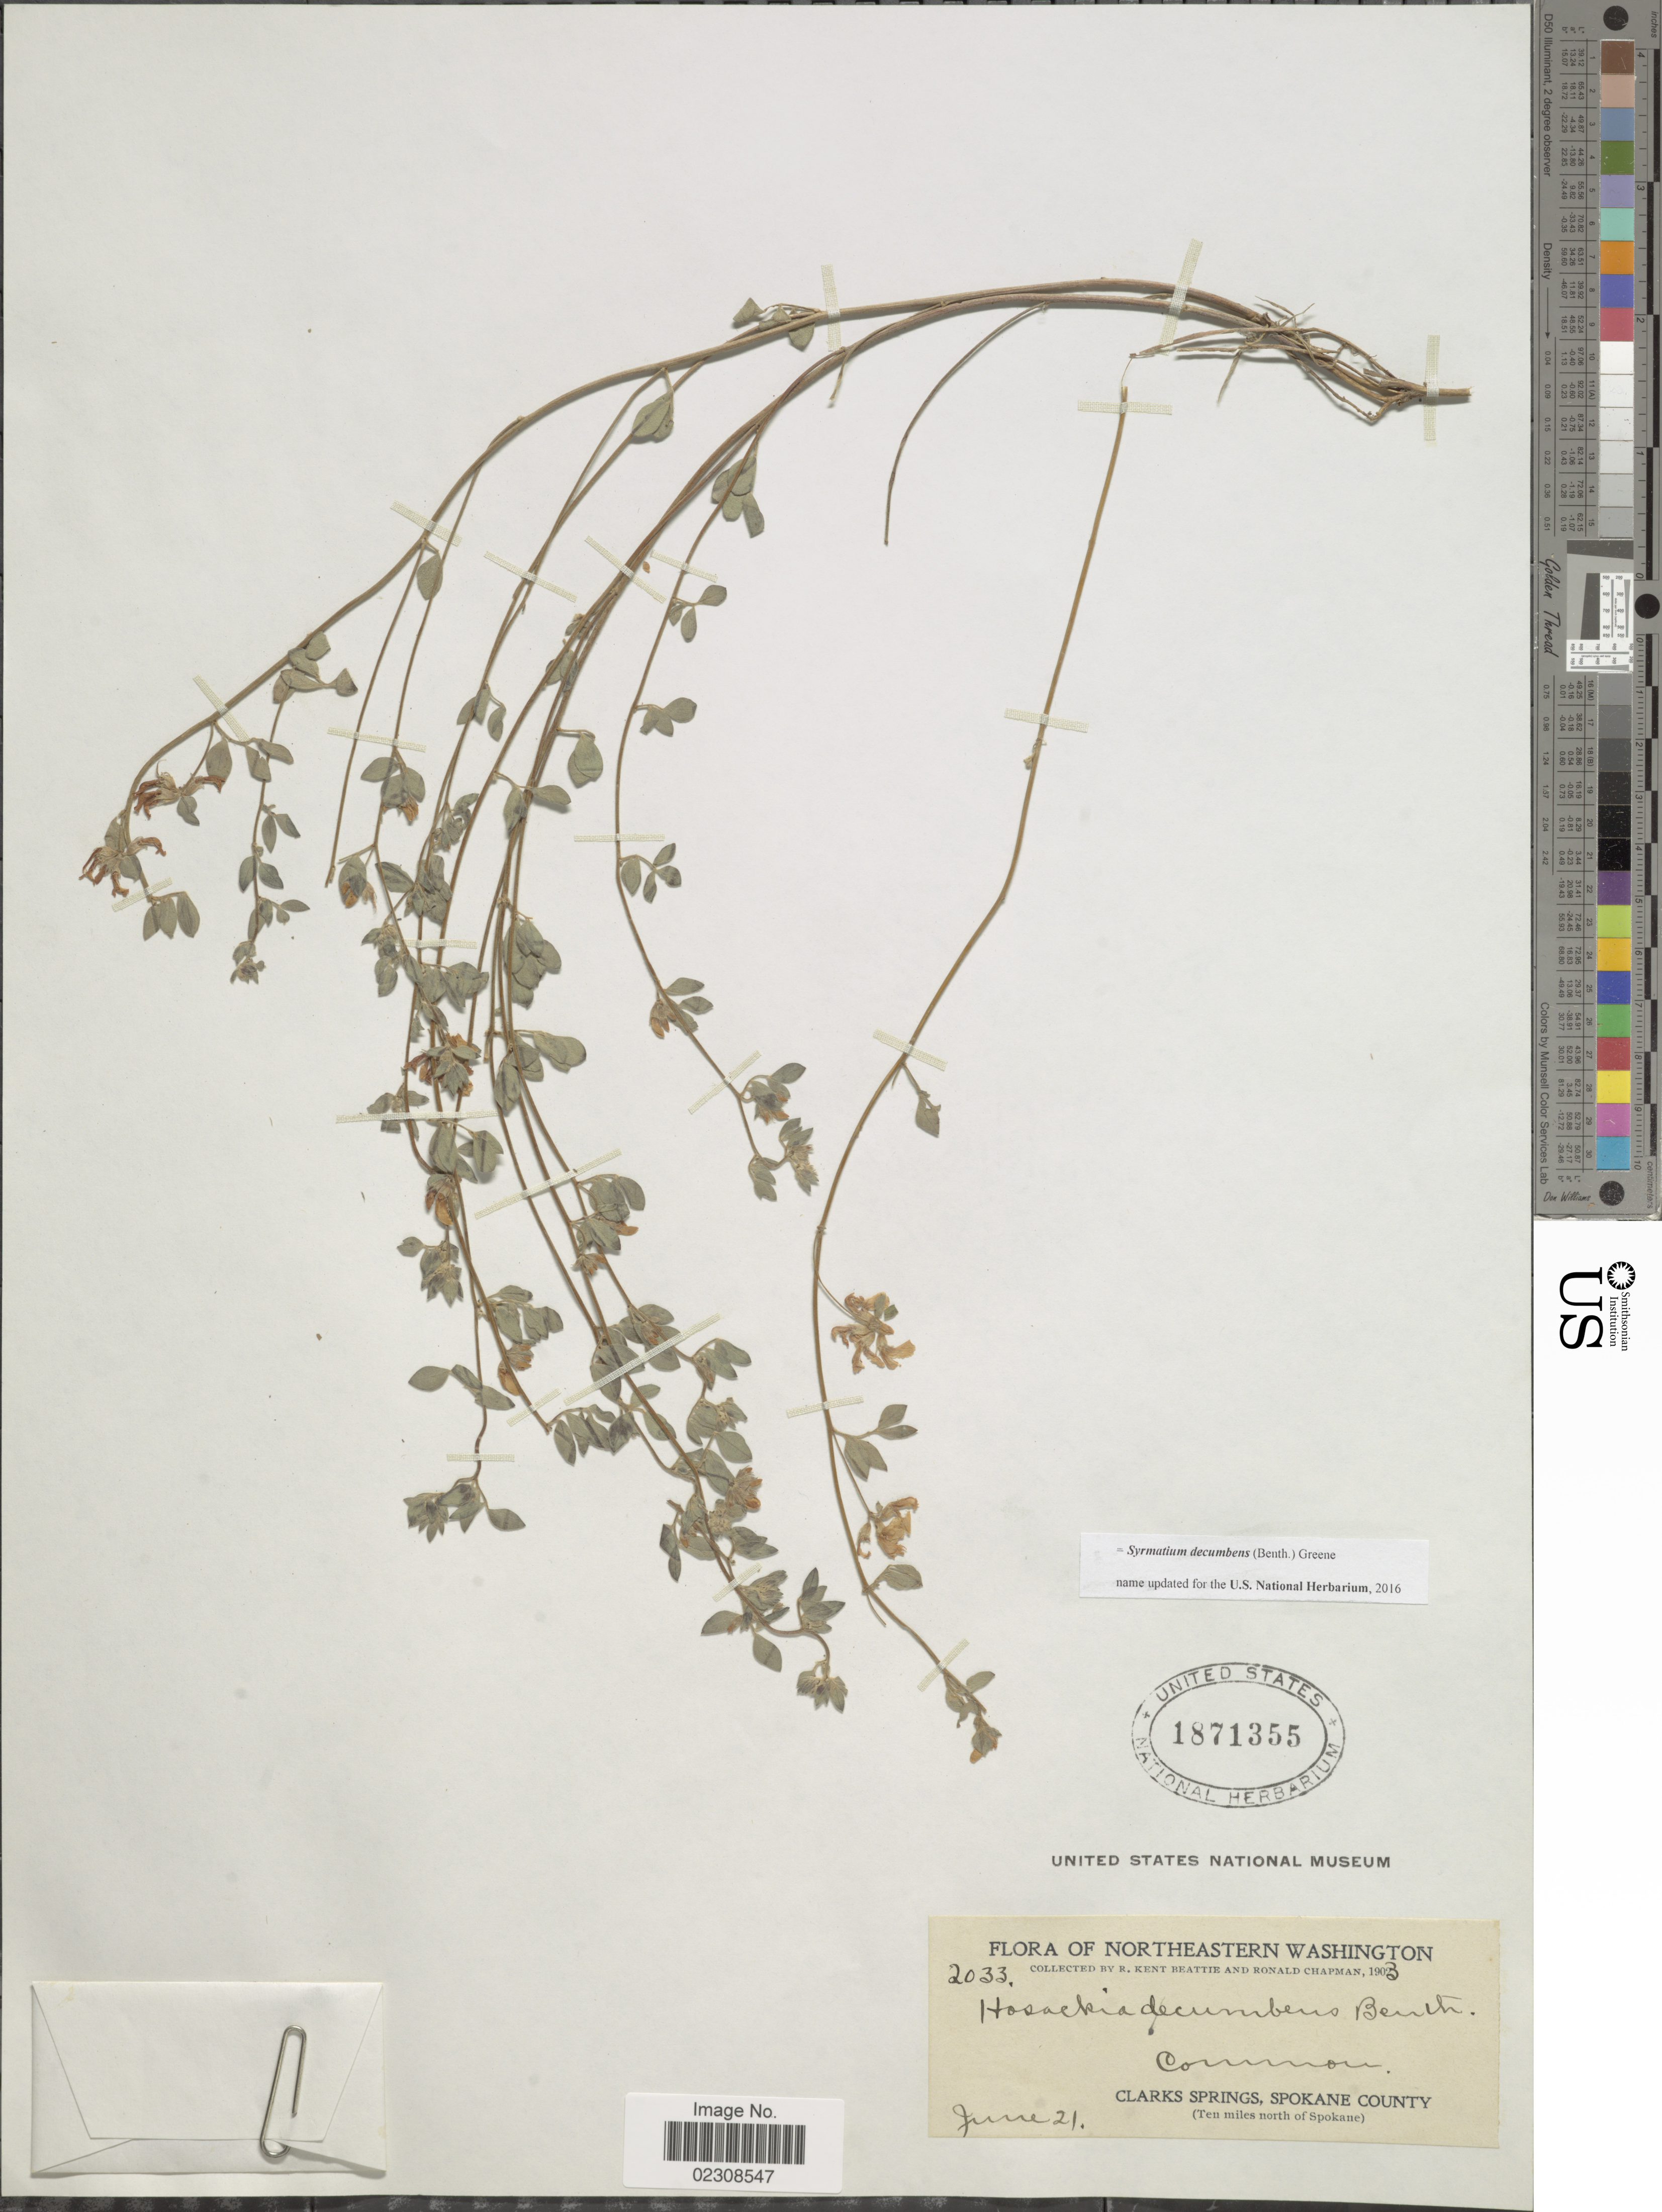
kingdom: Plantae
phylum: Tracheophyta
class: Magnoliopsida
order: Fabales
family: Fabaceae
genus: Syrmatium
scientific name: Syrmatium decumbens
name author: (Benth.) Greene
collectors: R. K. Beattie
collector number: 2033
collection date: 1903-06-21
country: United States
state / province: Washington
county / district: Spokane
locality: Northeastern Washington. Clarks Springs, Spokane County.(ten miles north of Spokane)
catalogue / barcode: US 1871355